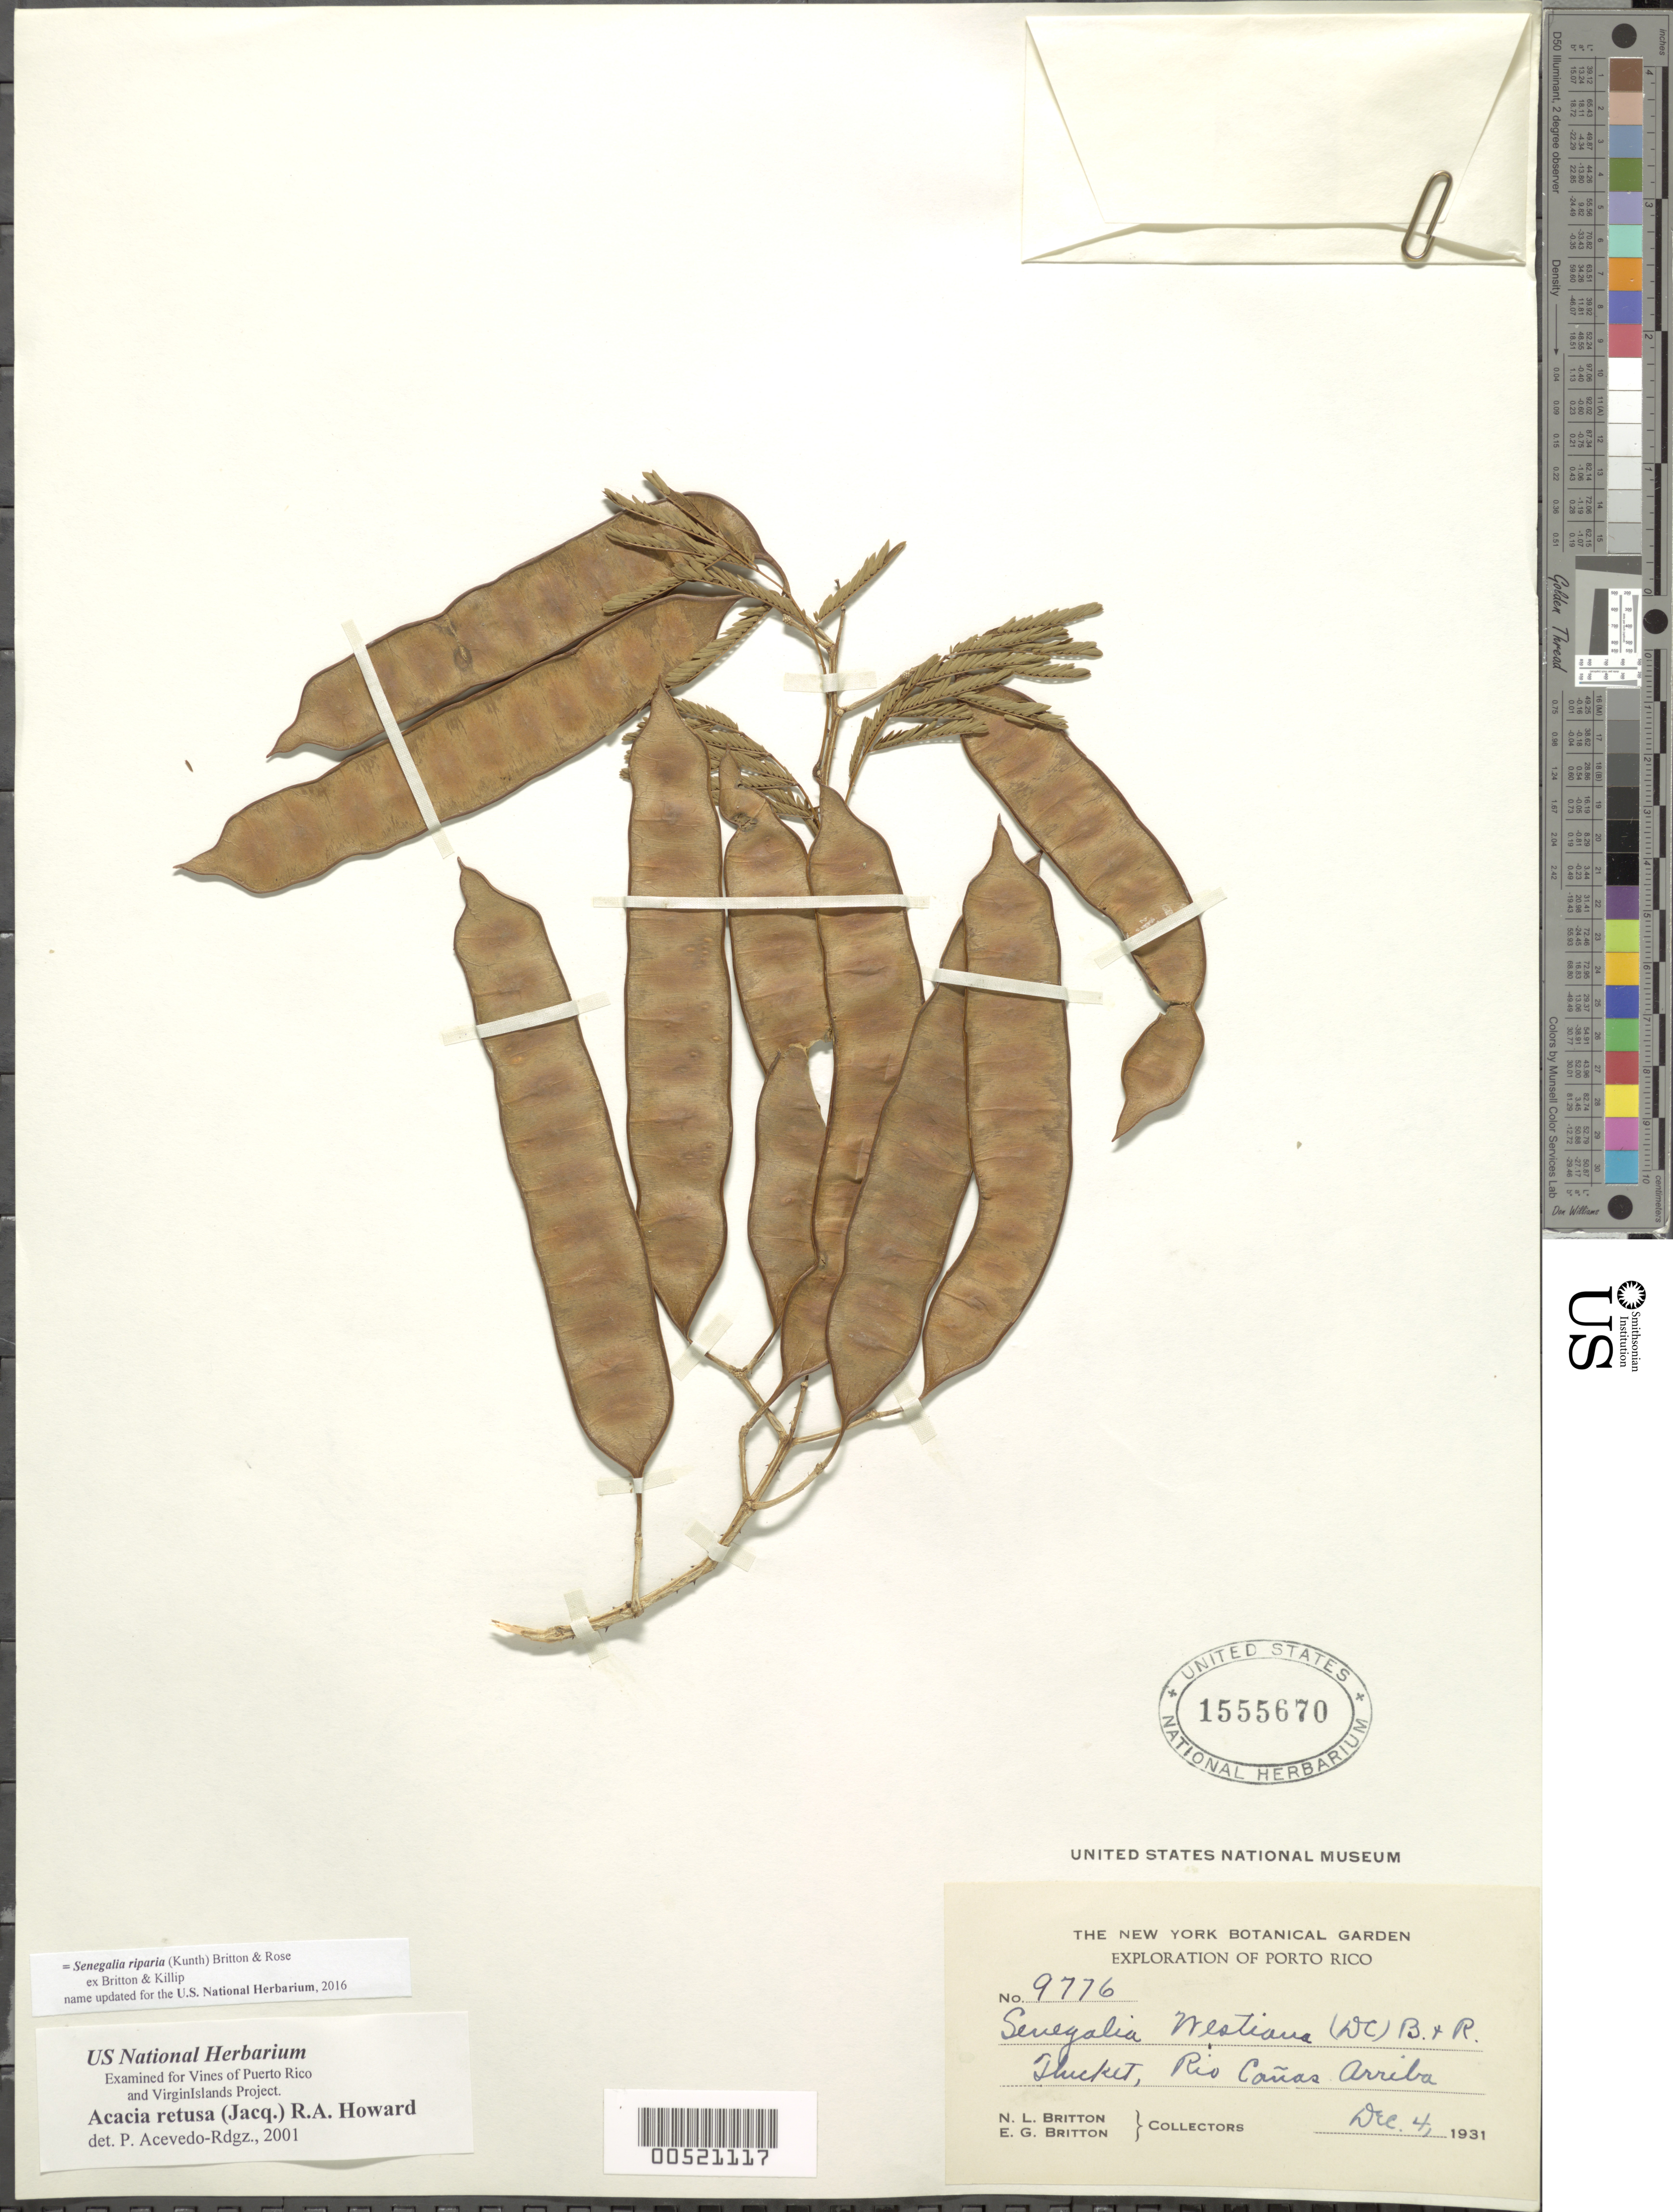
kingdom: Plantae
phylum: Tracheophyta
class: Magnoliopsida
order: Fabales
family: Fabaceae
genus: Senegalia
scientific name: Senegalia riparia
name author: (Kunth) Britton & Rose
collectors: Britton, -- & Britton, --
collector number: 9776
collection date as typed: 04 Dec 1931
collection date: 1931-12-04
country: Puerto Rico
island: Greater Antilles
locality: Rio Cañas, Arriba. Thicket.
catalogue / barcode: US 1555670